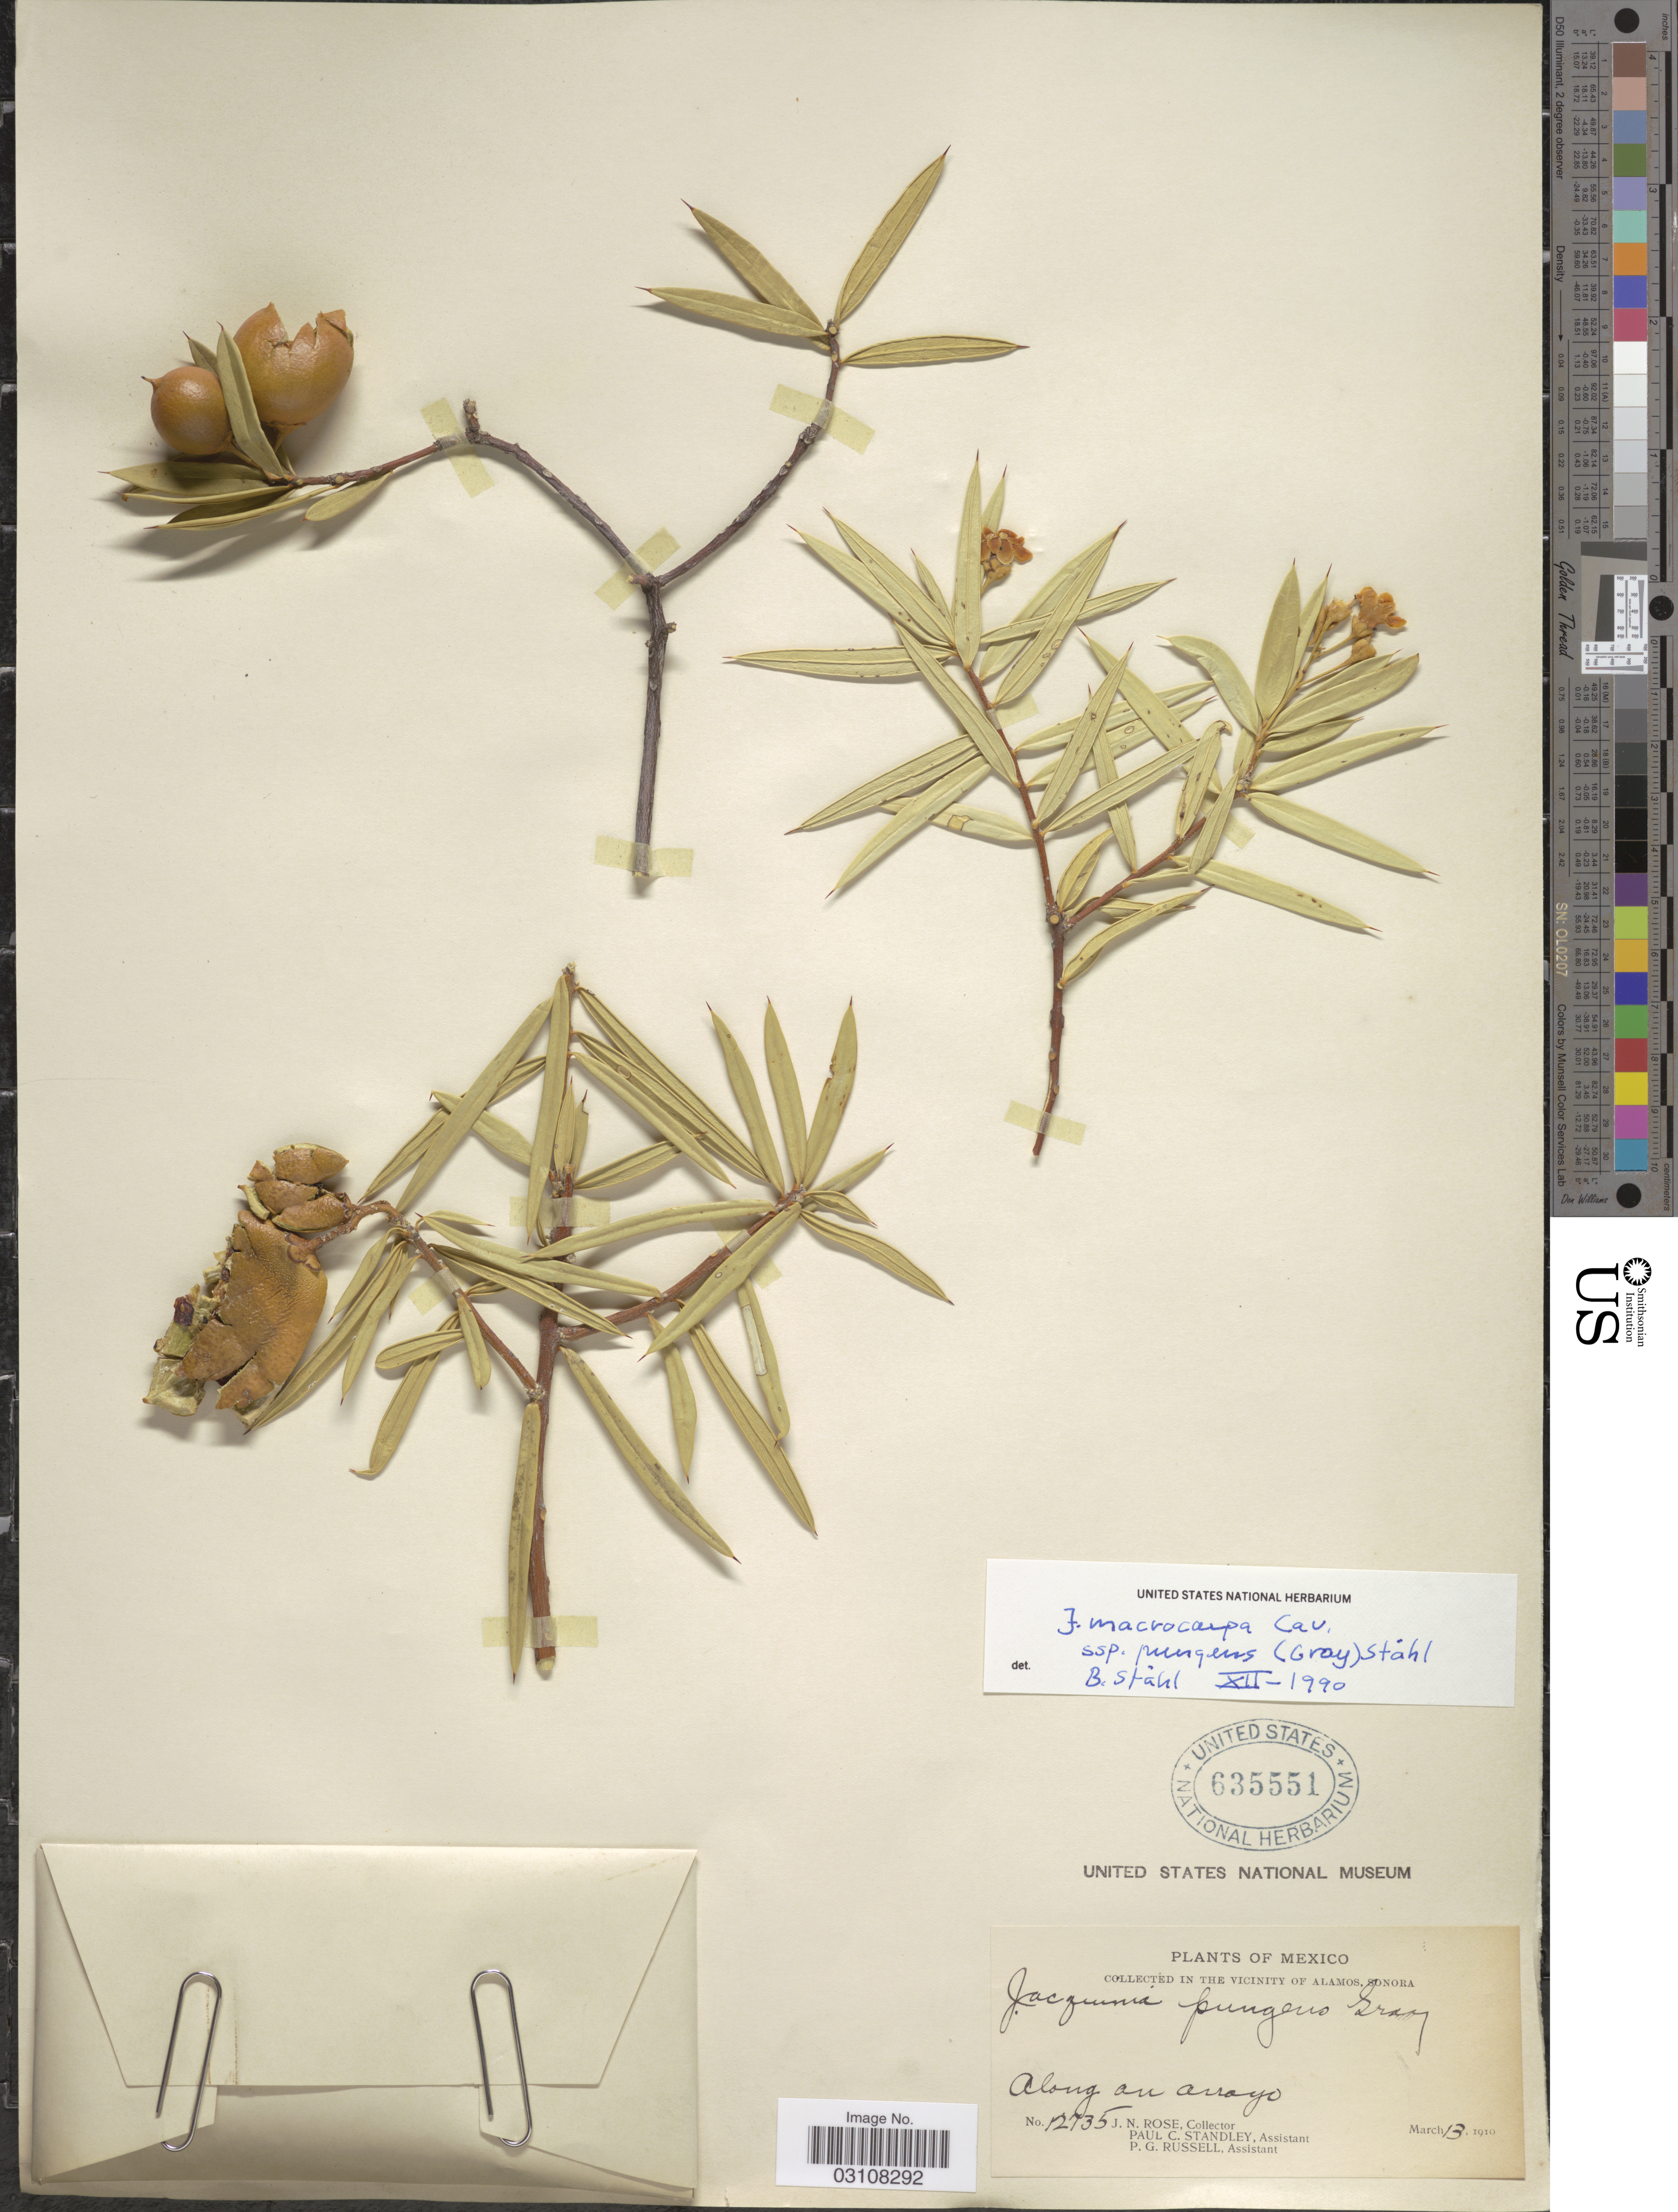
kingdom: Plantae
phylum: Tracheophyta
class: Magnoliopsida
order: Ericales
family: Primulaceae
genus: Jacquinia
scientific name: Jacquinia macrocarpa subsp. pungens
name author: Cav.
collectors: J. N. Rose, P. C. Standley & P. G. Russell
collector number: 12735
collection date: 1910-03-13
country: Mexico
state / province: Sonora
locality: In the Vicinity of Alamos. Along an arroyo.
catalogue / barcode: US 635551